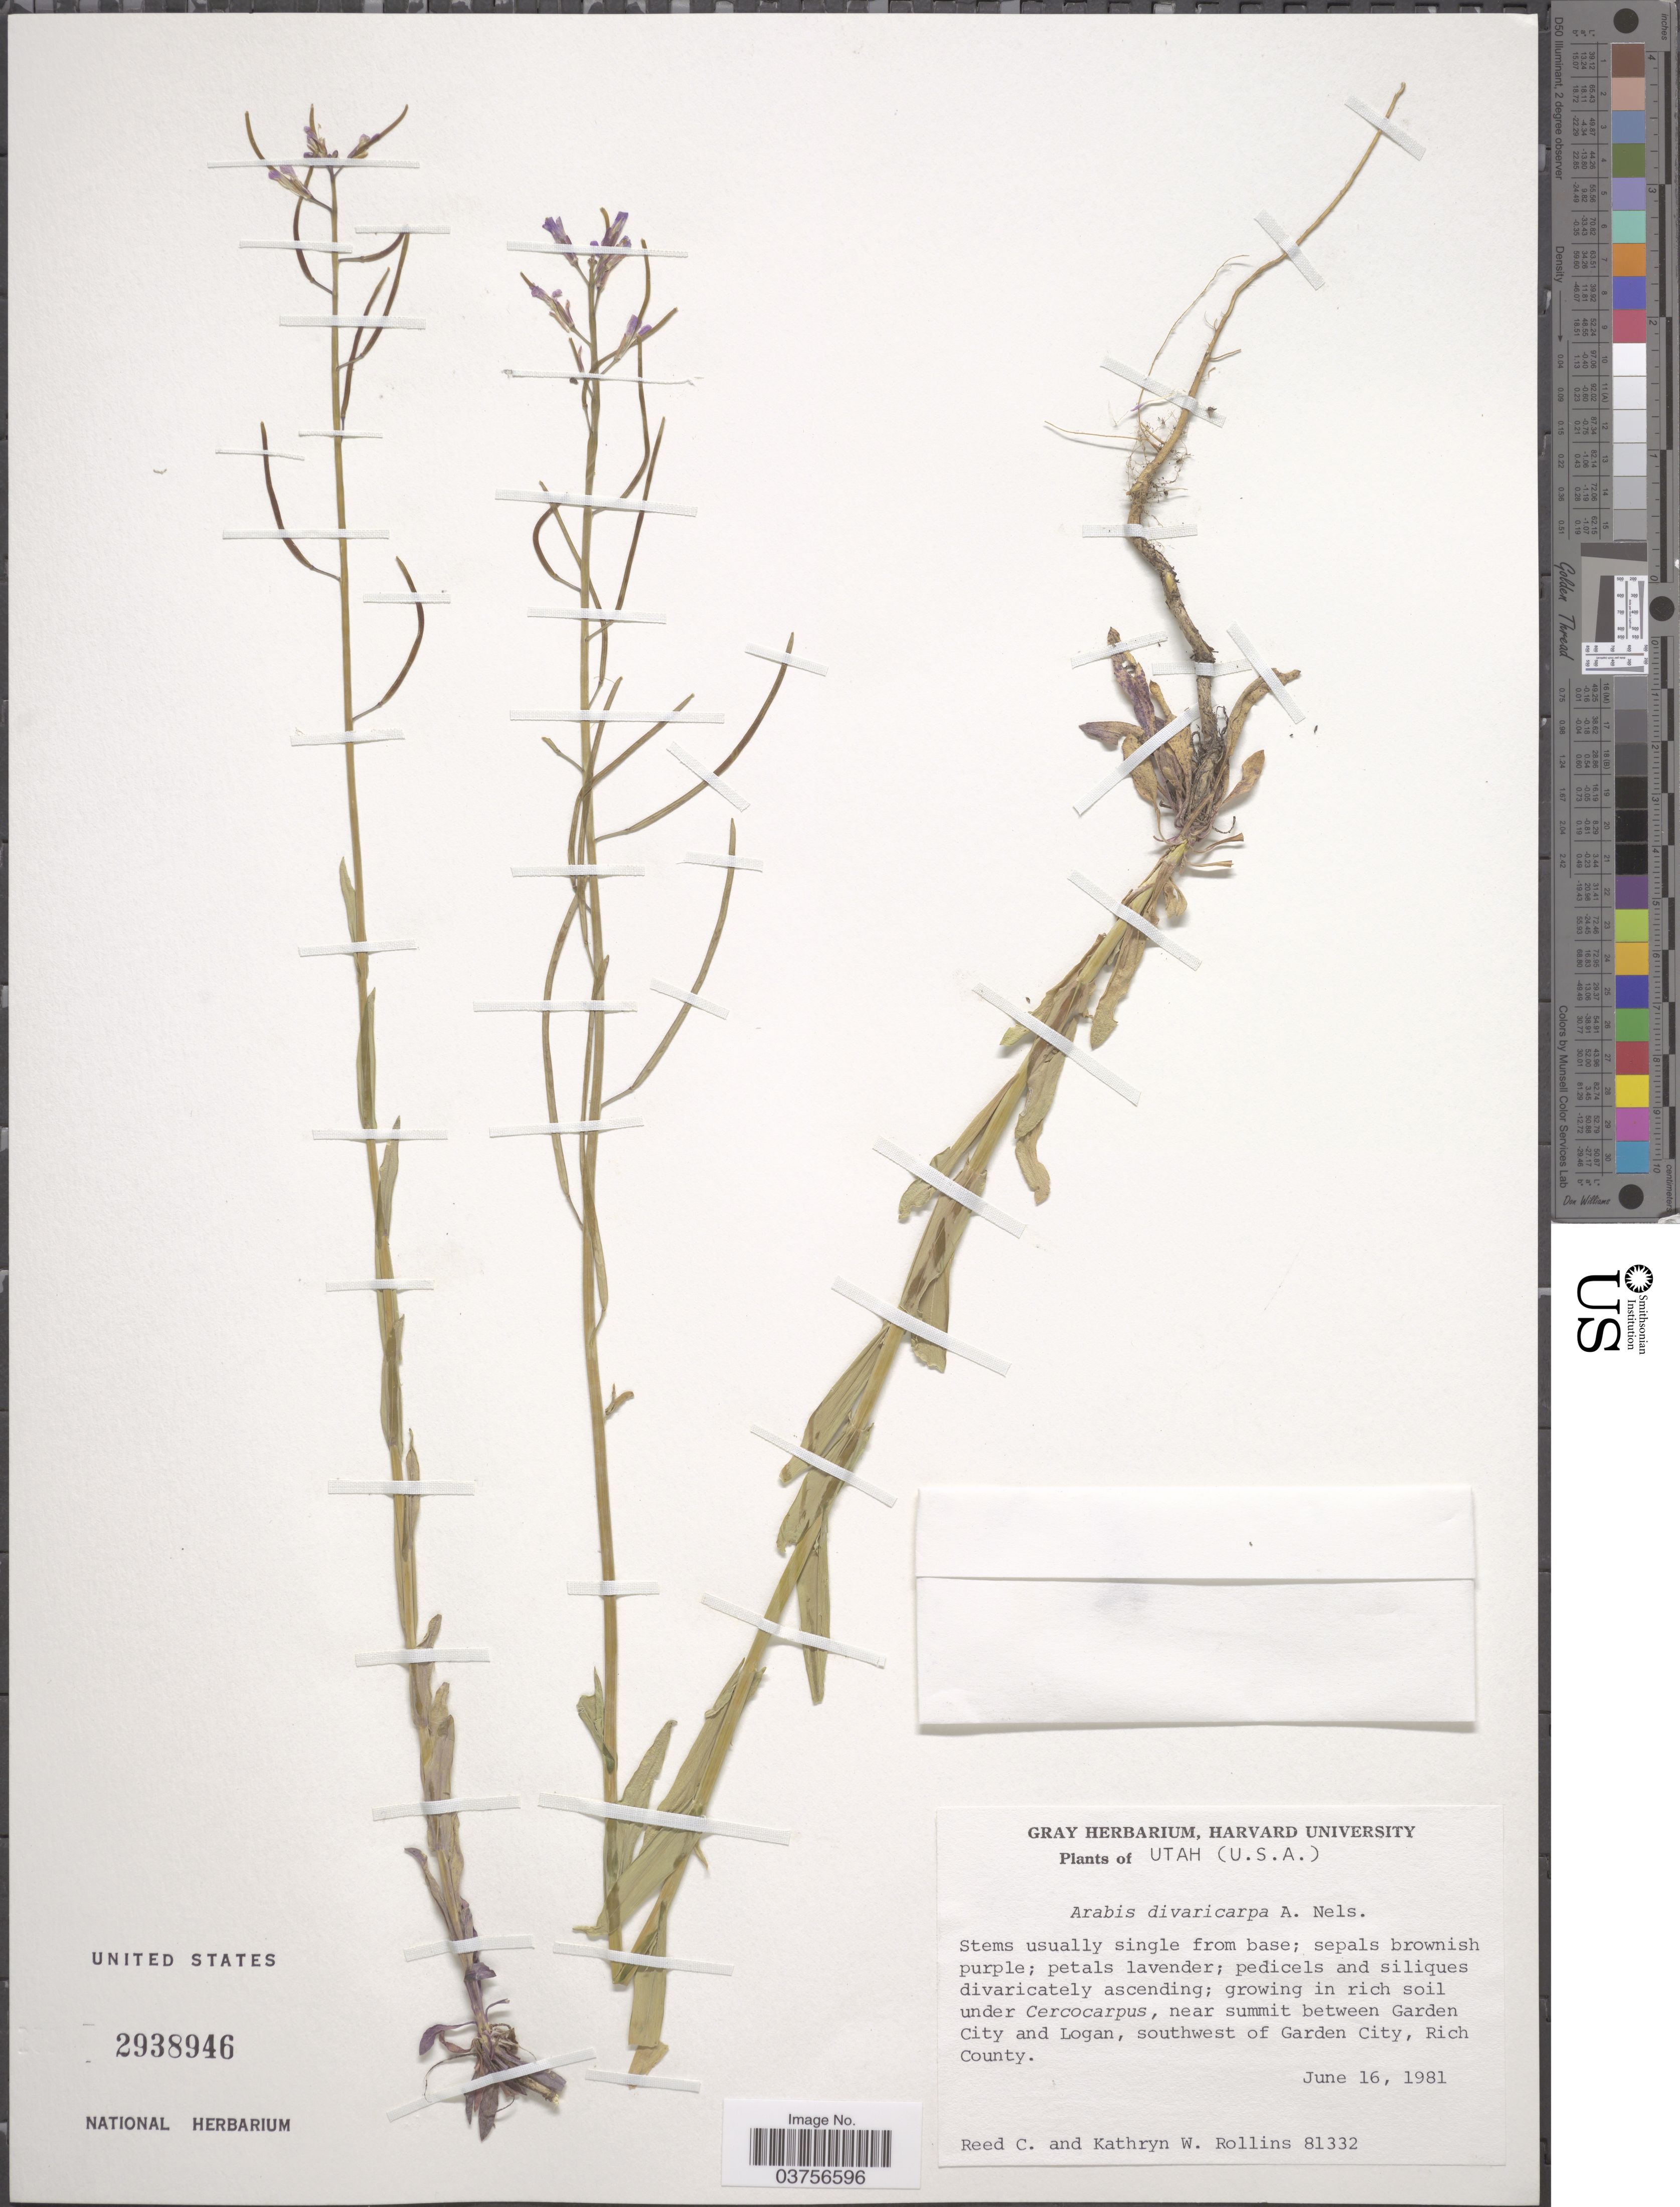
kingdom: Plantae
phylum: Tracheophyta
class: Magnoliopsida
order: Brassicales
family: Brassicaceae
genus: Arabis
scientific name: Arabis divaricarpa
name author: A. Nelson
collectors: R. C. Rollins & K. W. Rollins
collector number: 81332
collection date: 1981-06-16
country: United States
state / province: Utah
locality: Near summit between Garden City and Logan, southwest of Garden City, Rich County.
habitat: near summit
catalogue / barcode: US 2938946